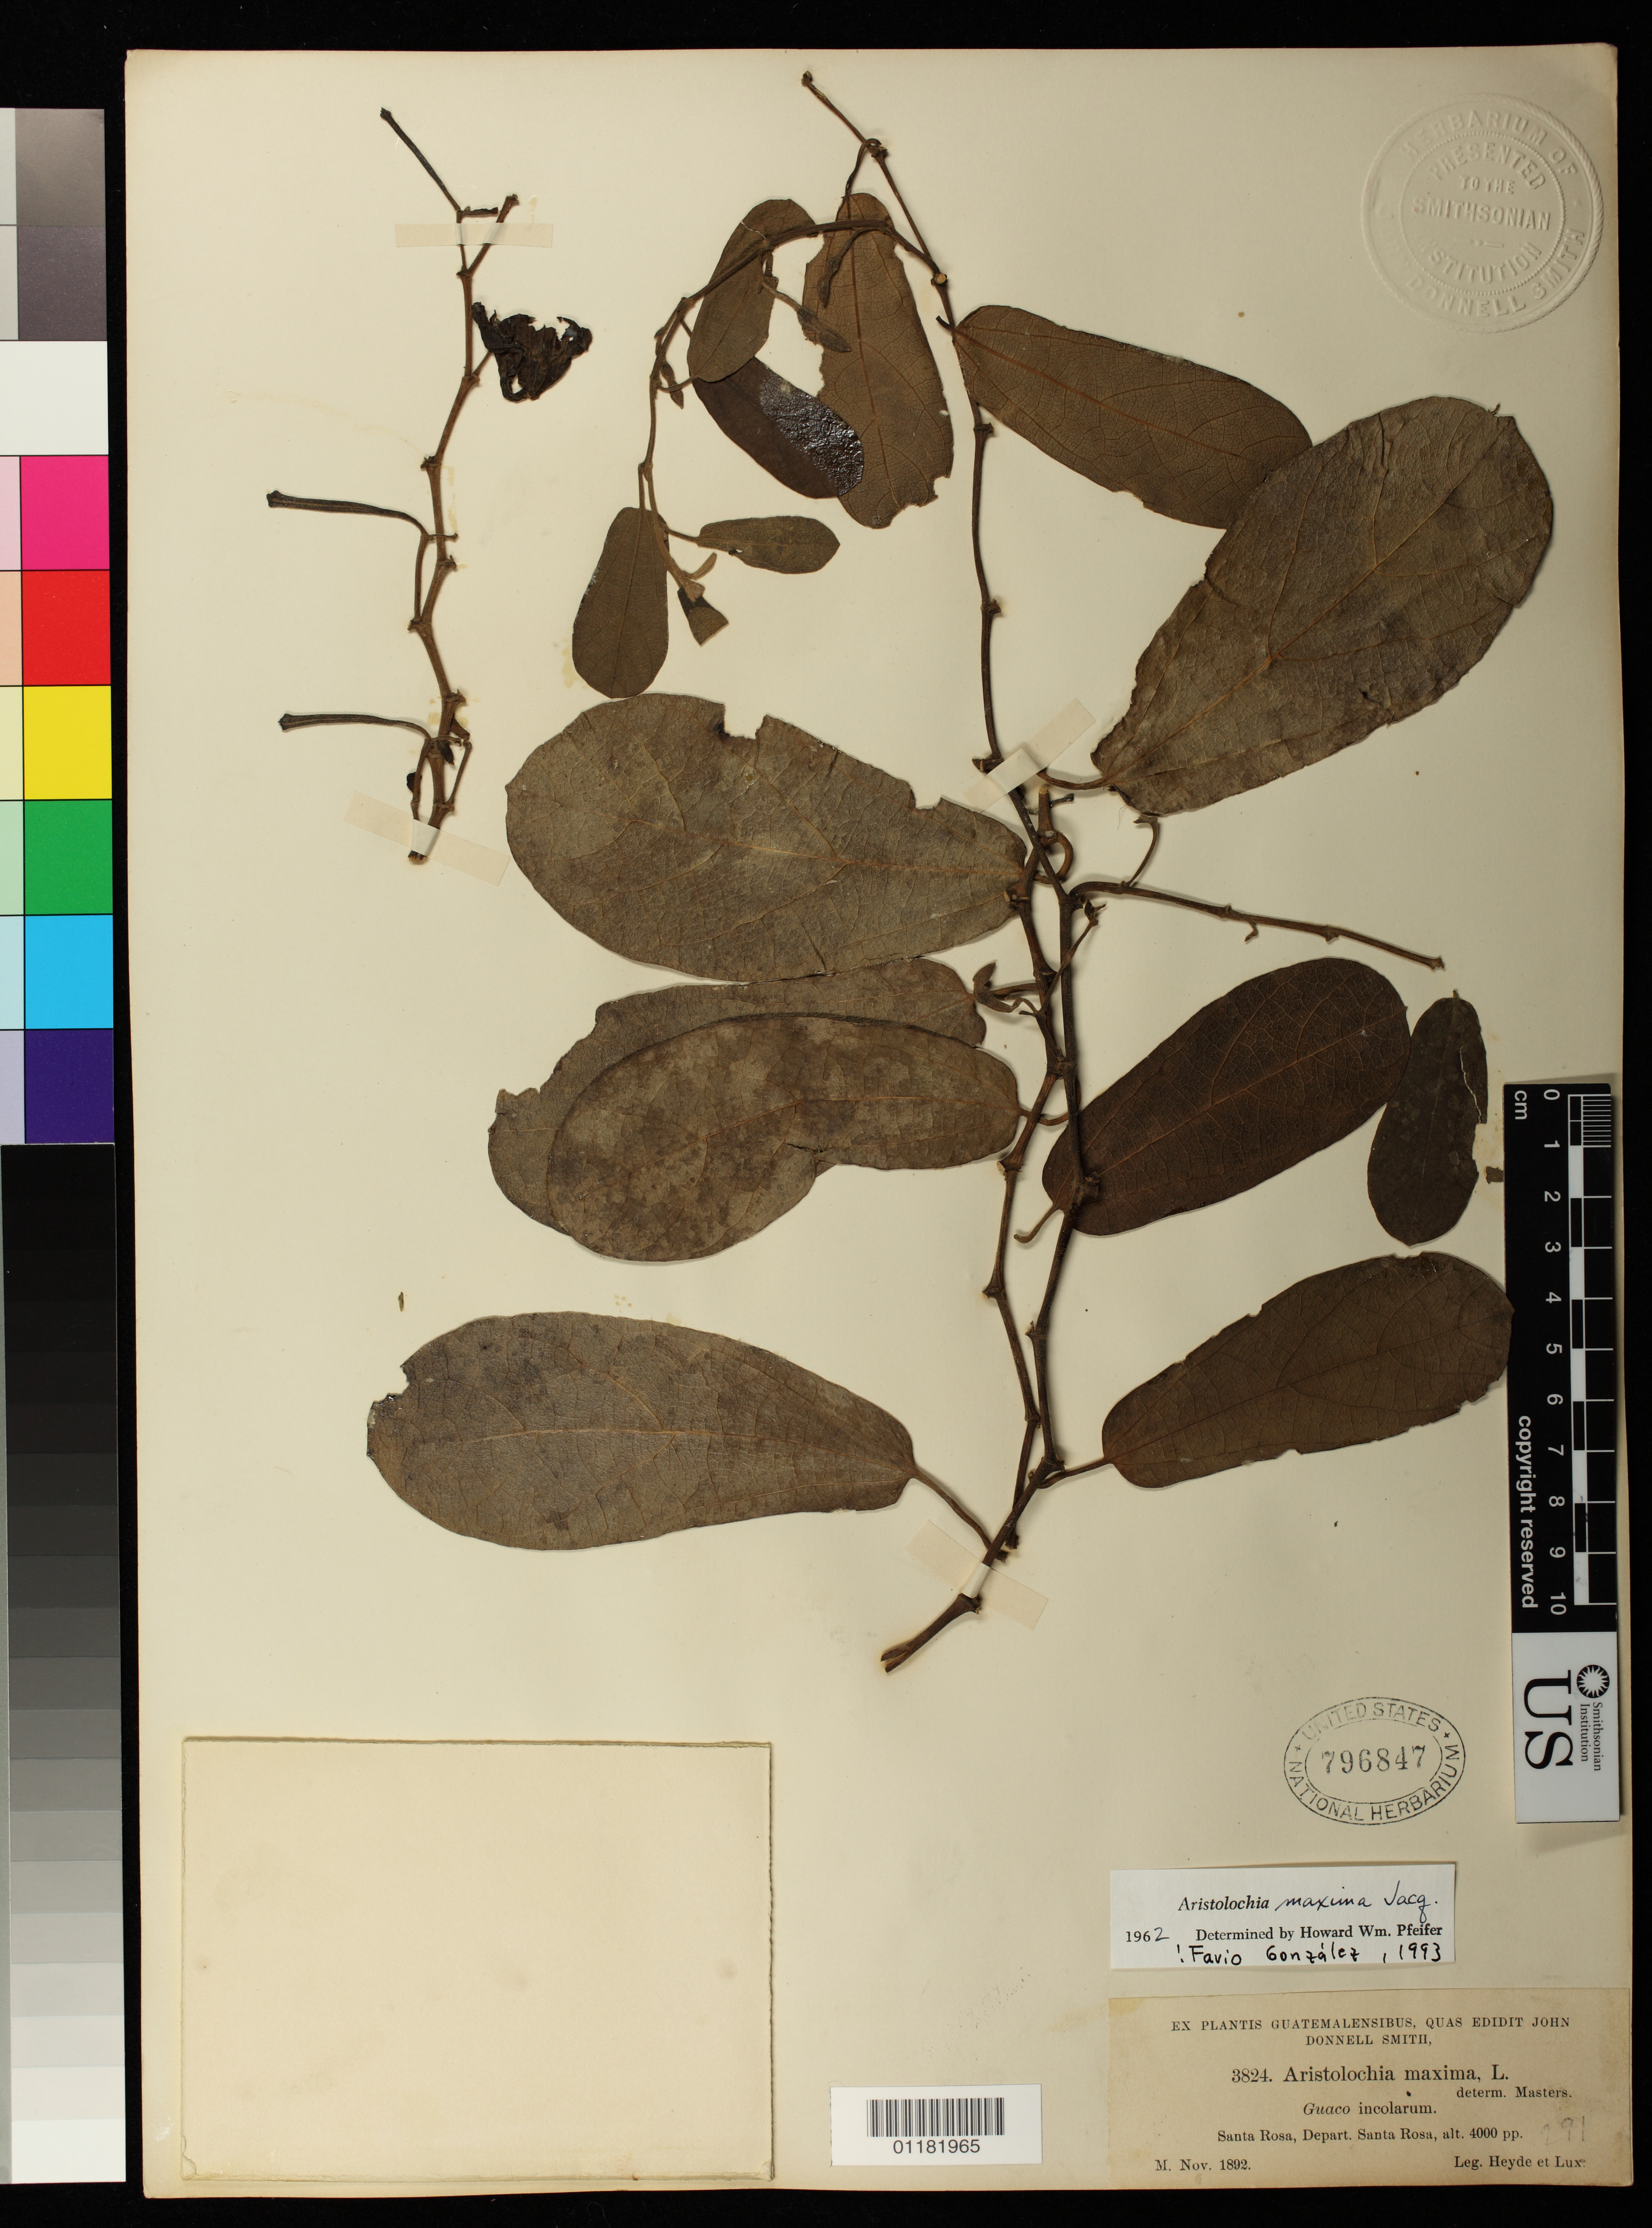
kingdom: Plantae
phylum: Tracheophyta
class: Magnoliopsida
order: Piperales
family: Aristolochiaceae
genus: Aristolochia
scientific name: Aristolochia maxima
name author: Jacq.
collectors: E. T. Heyde & E. Lux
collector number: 3824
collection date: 1892-11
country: Guatemala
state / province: Santa Rosa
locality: Santa Rosa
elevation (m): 122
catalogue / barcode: US 796847